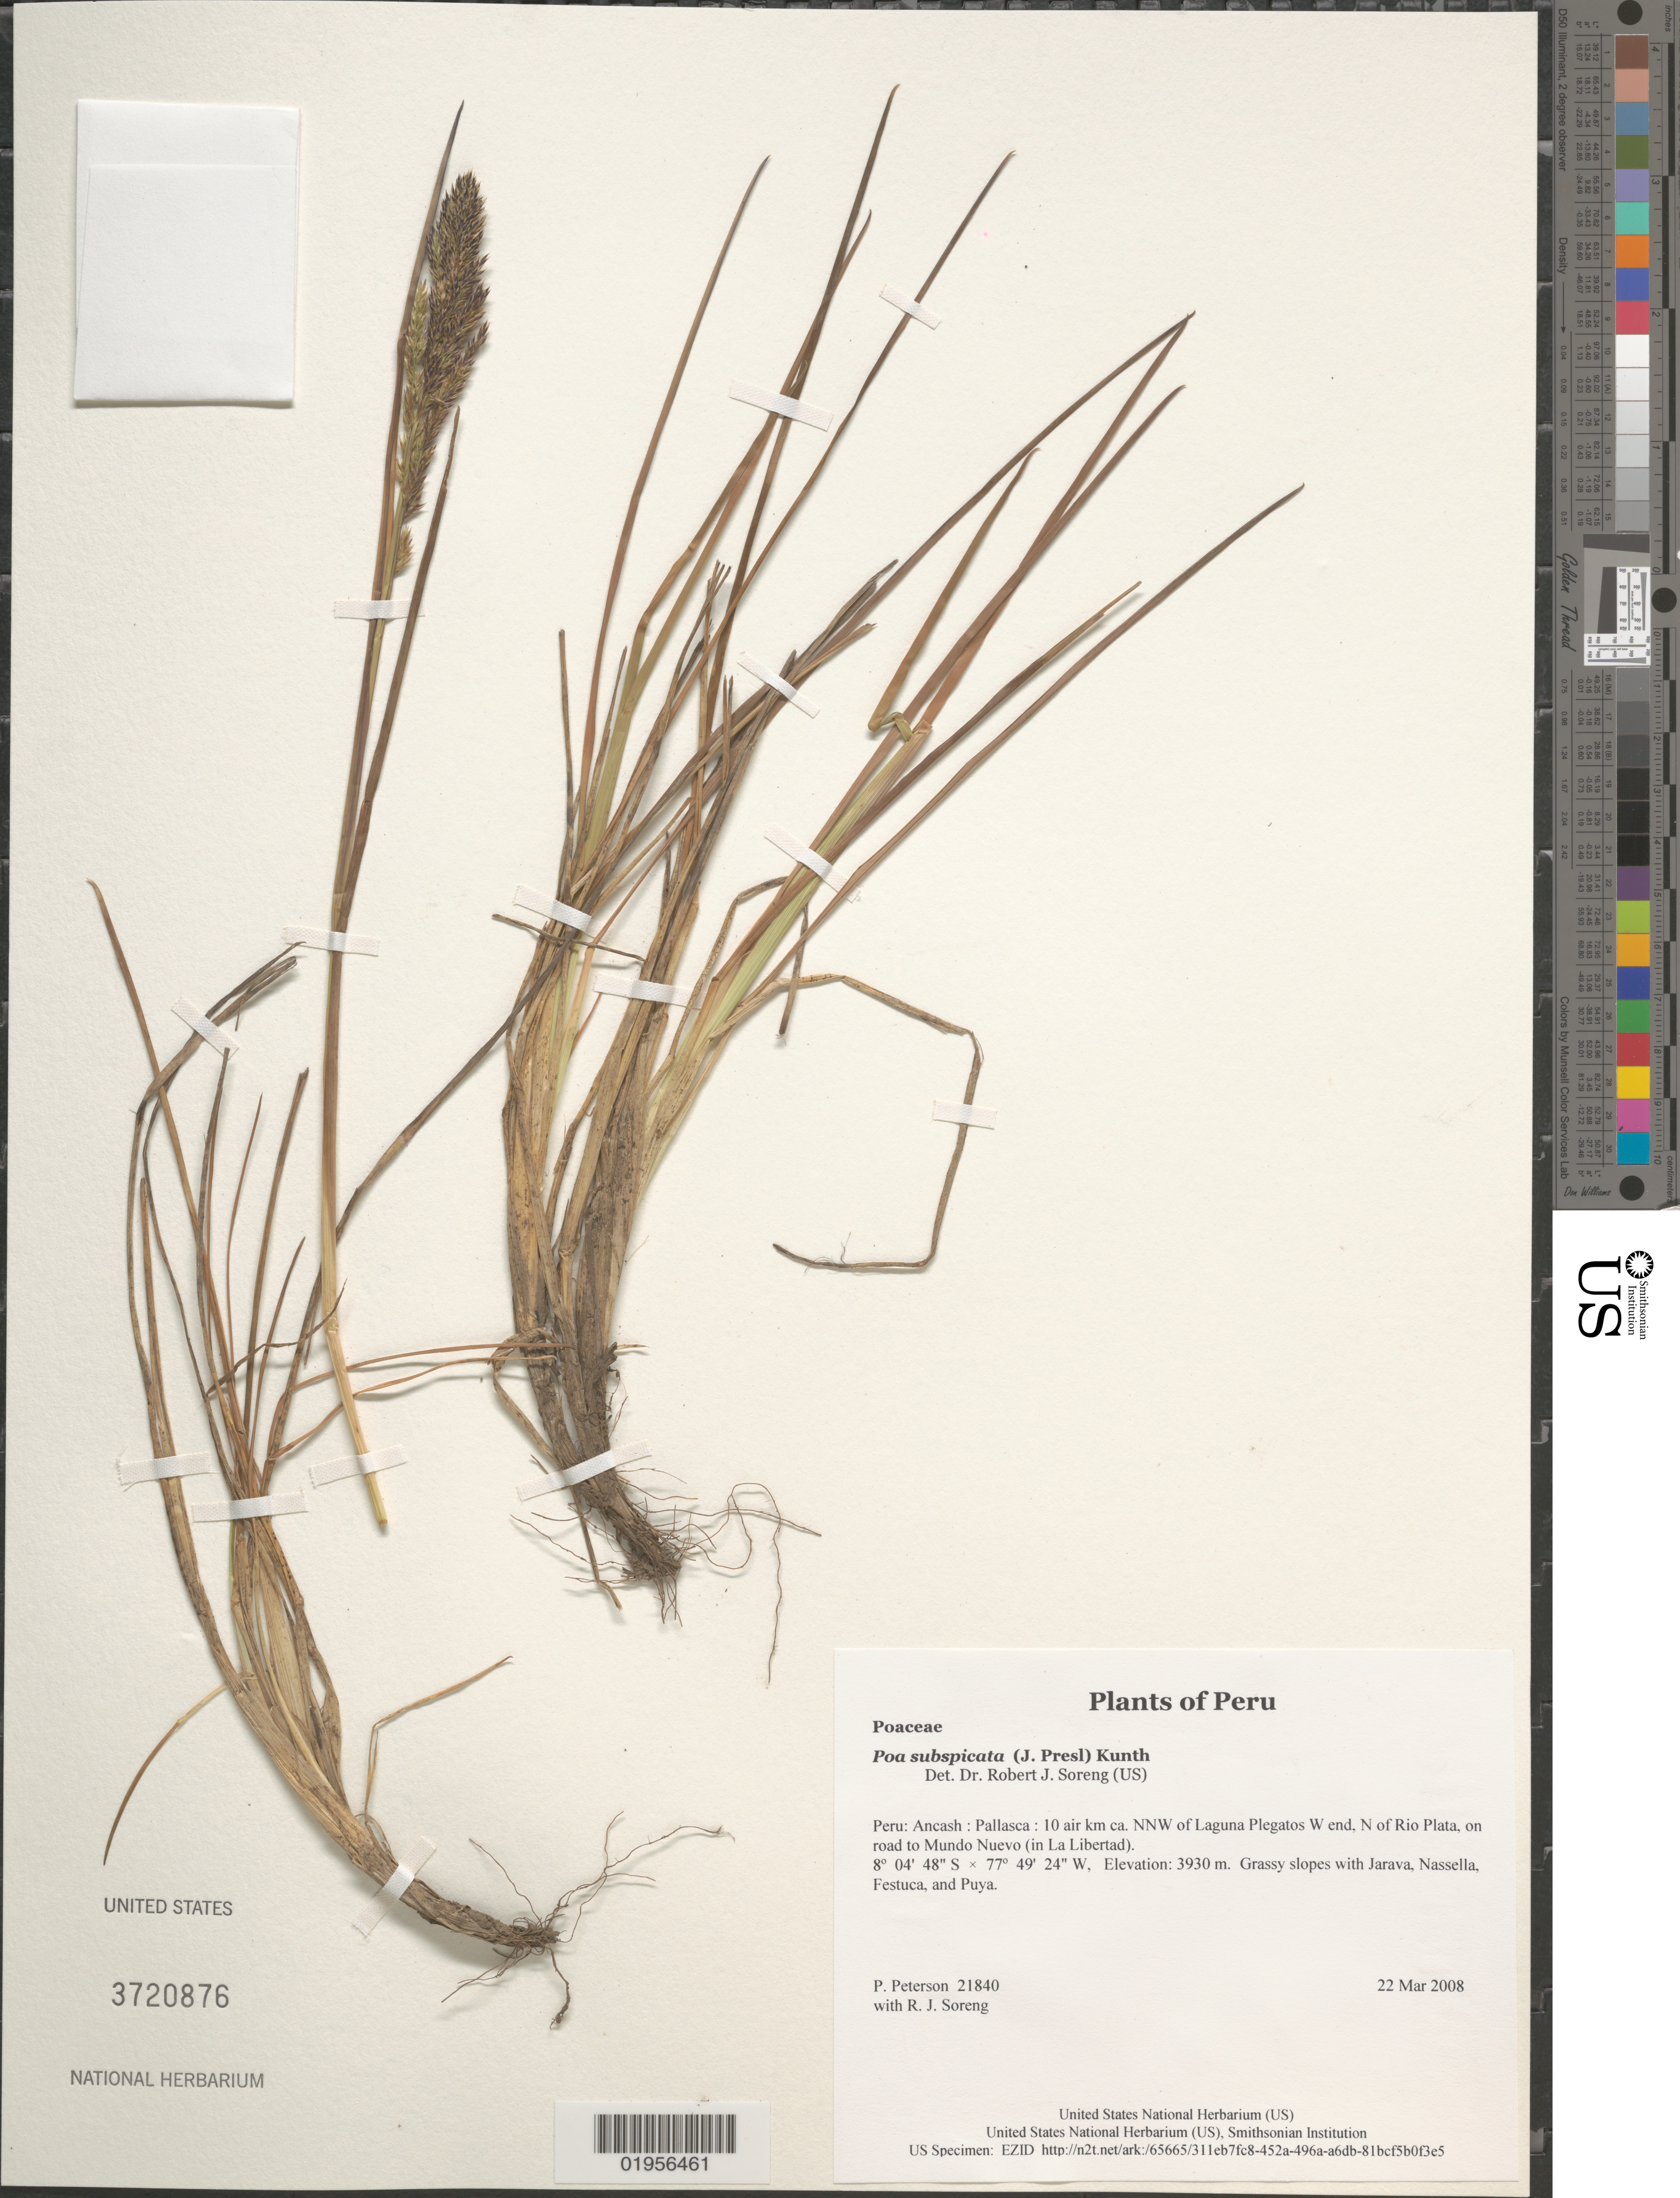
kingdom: Plantae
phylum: Tracheophyta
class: Liliopsida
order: Poales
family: Poaceae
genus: Poa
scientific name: Poa subspicata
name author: (J. Presl) Kunth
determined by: Soreng, Robert J., Research Associate (BOT), Smithsonian Institution - National Museum of Natural History (UNITED STATES)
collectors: P. M. Peterson & R. J. Soreng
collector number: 21840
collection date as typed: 22 Mar 2008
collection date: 2008-03-22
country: Peru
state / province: Ancash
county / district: Pallasca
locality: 10 air km ca. NNW of Laguna Plegatos W end, N of Rio Plata, on road to Mundo Nuevo (in La Libertad)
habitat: Grassy slopes with Jarava, Nassella, Festuca, and Puya.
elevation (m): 3930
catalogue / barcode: US 3720876